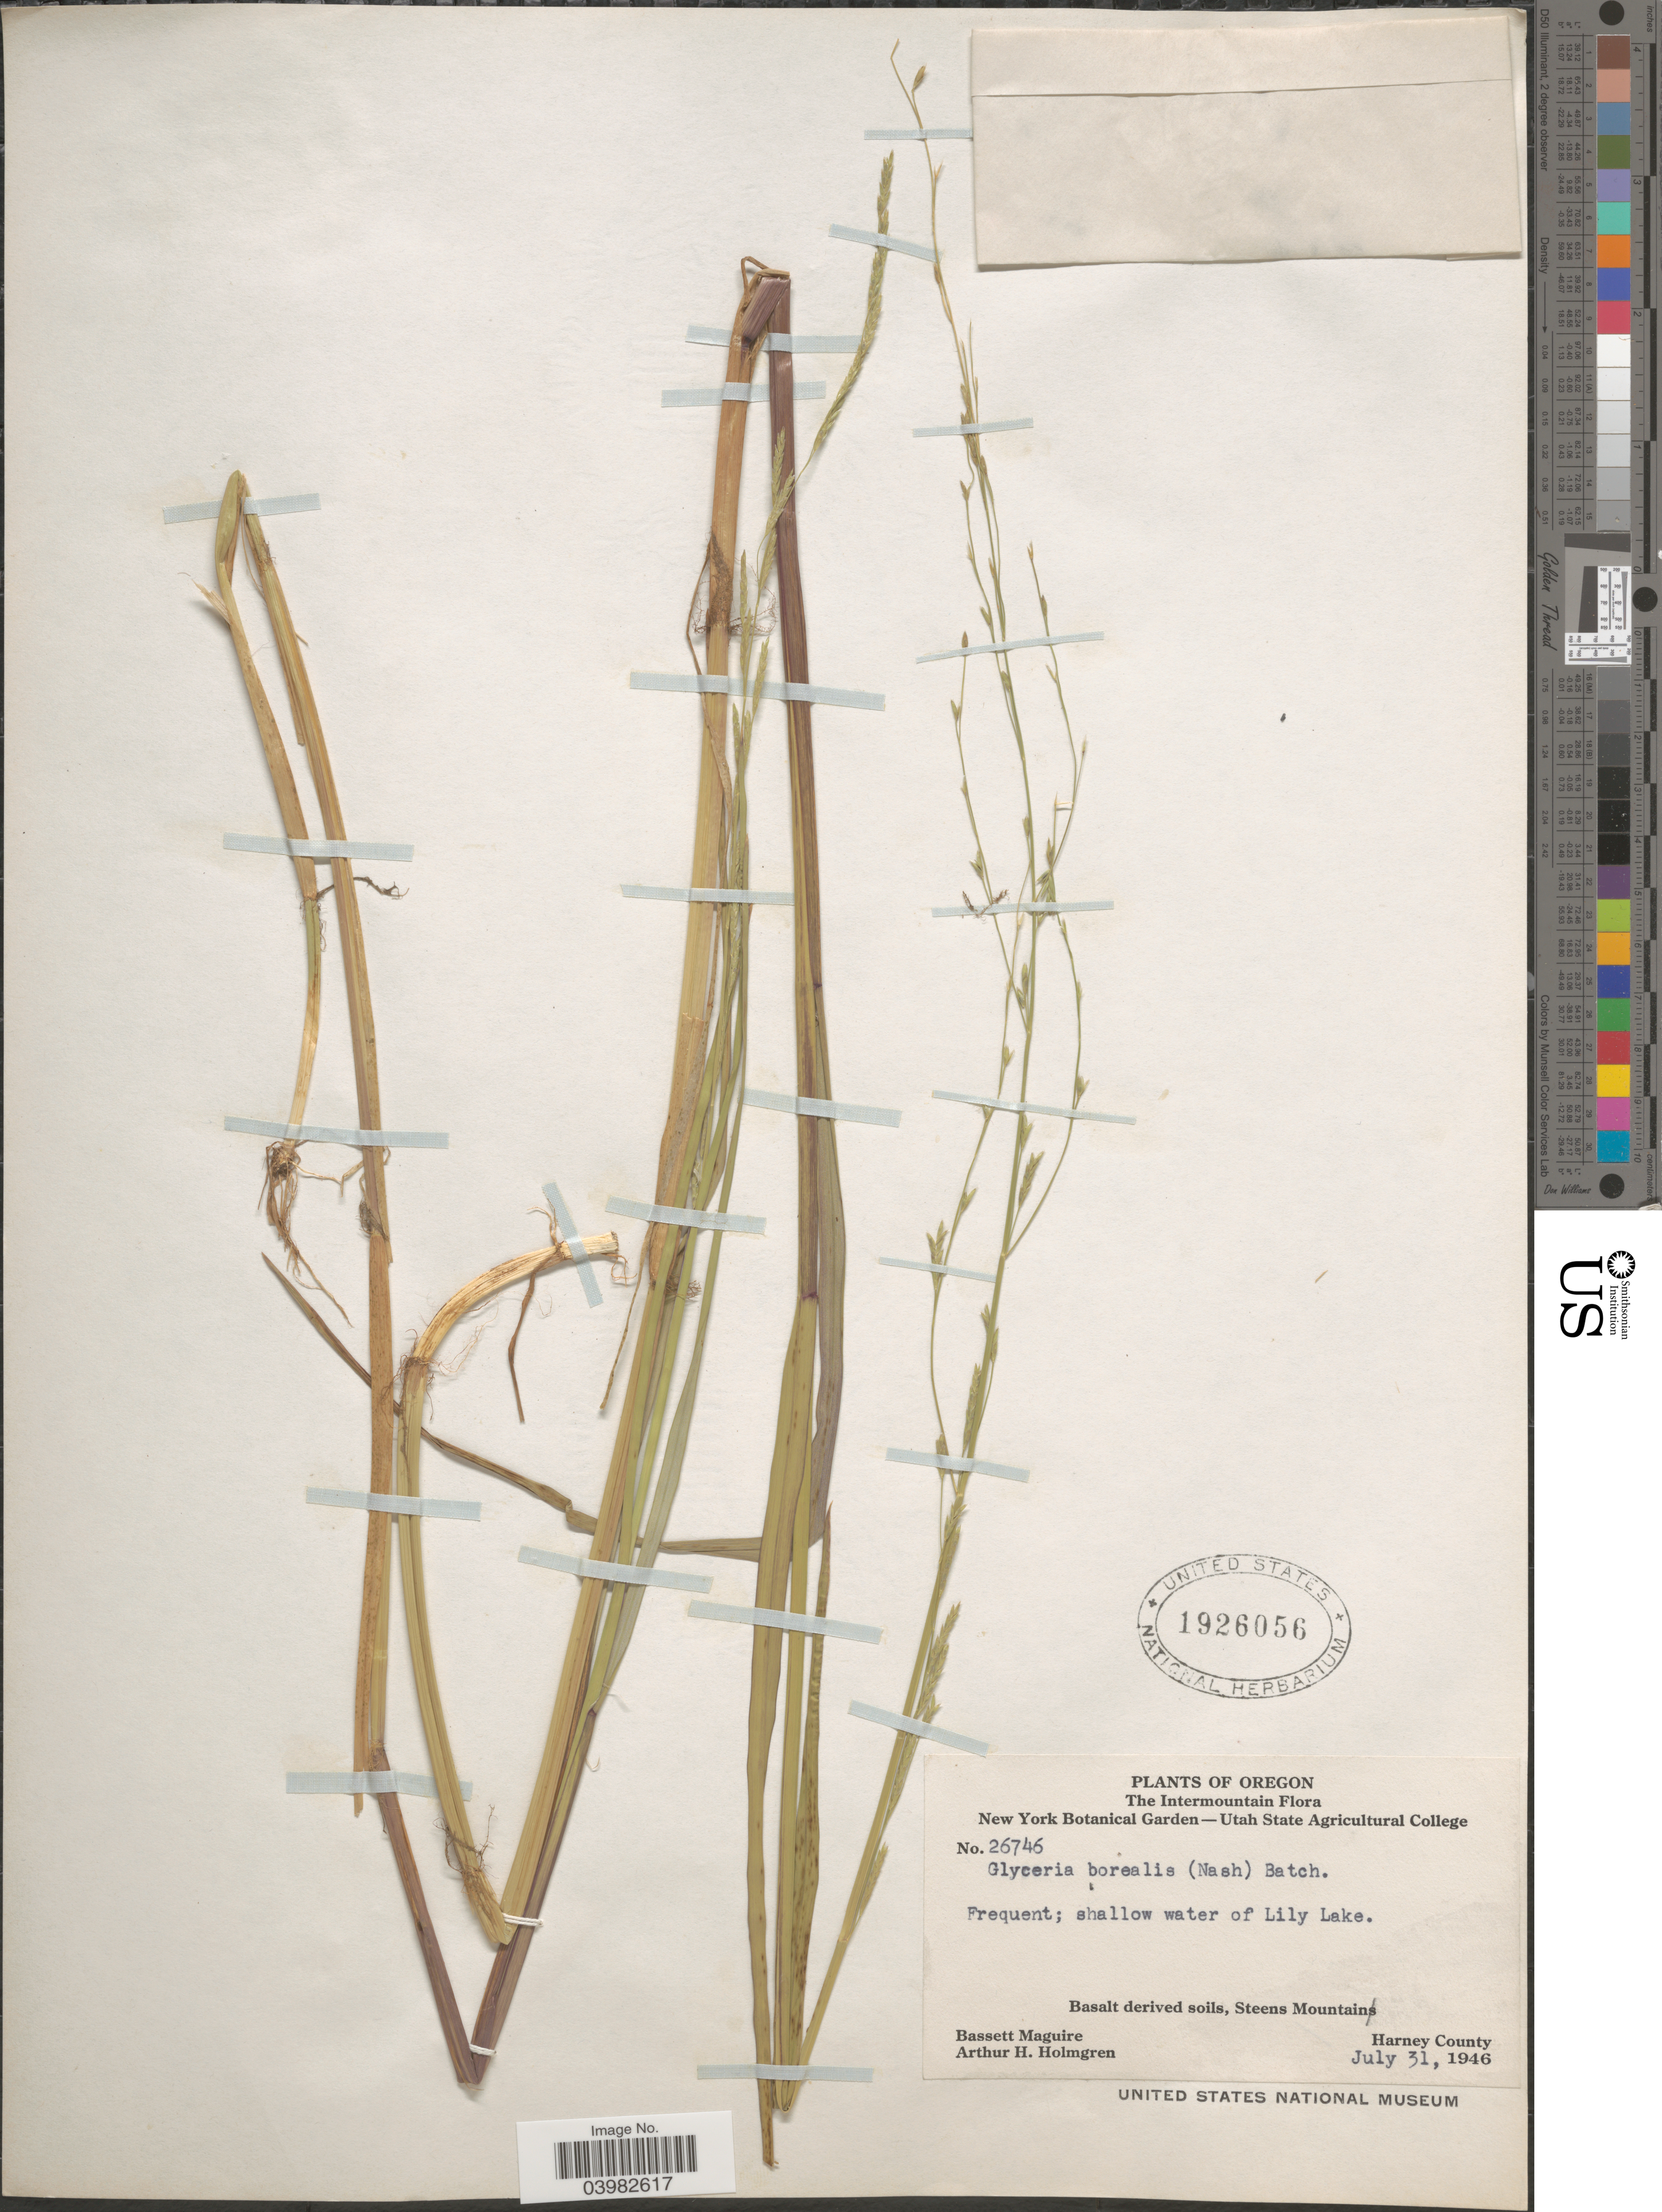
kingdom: Plantae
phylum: Tracheophyta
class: Liliopsida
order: Poales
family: Poaceae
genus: Glyceria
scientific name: Glyceria borealis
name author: (Nash) Batchelder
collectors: B. Maguire & A. H. Holmgren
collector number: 26746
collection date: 1946-07-31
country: United States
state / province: Oregon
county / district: Harney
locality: The Intermountain. Frequent; shallow water of Lily Lake. Basalt derived soils, Steens Mountain. Harney County.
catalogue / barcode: US 1926056